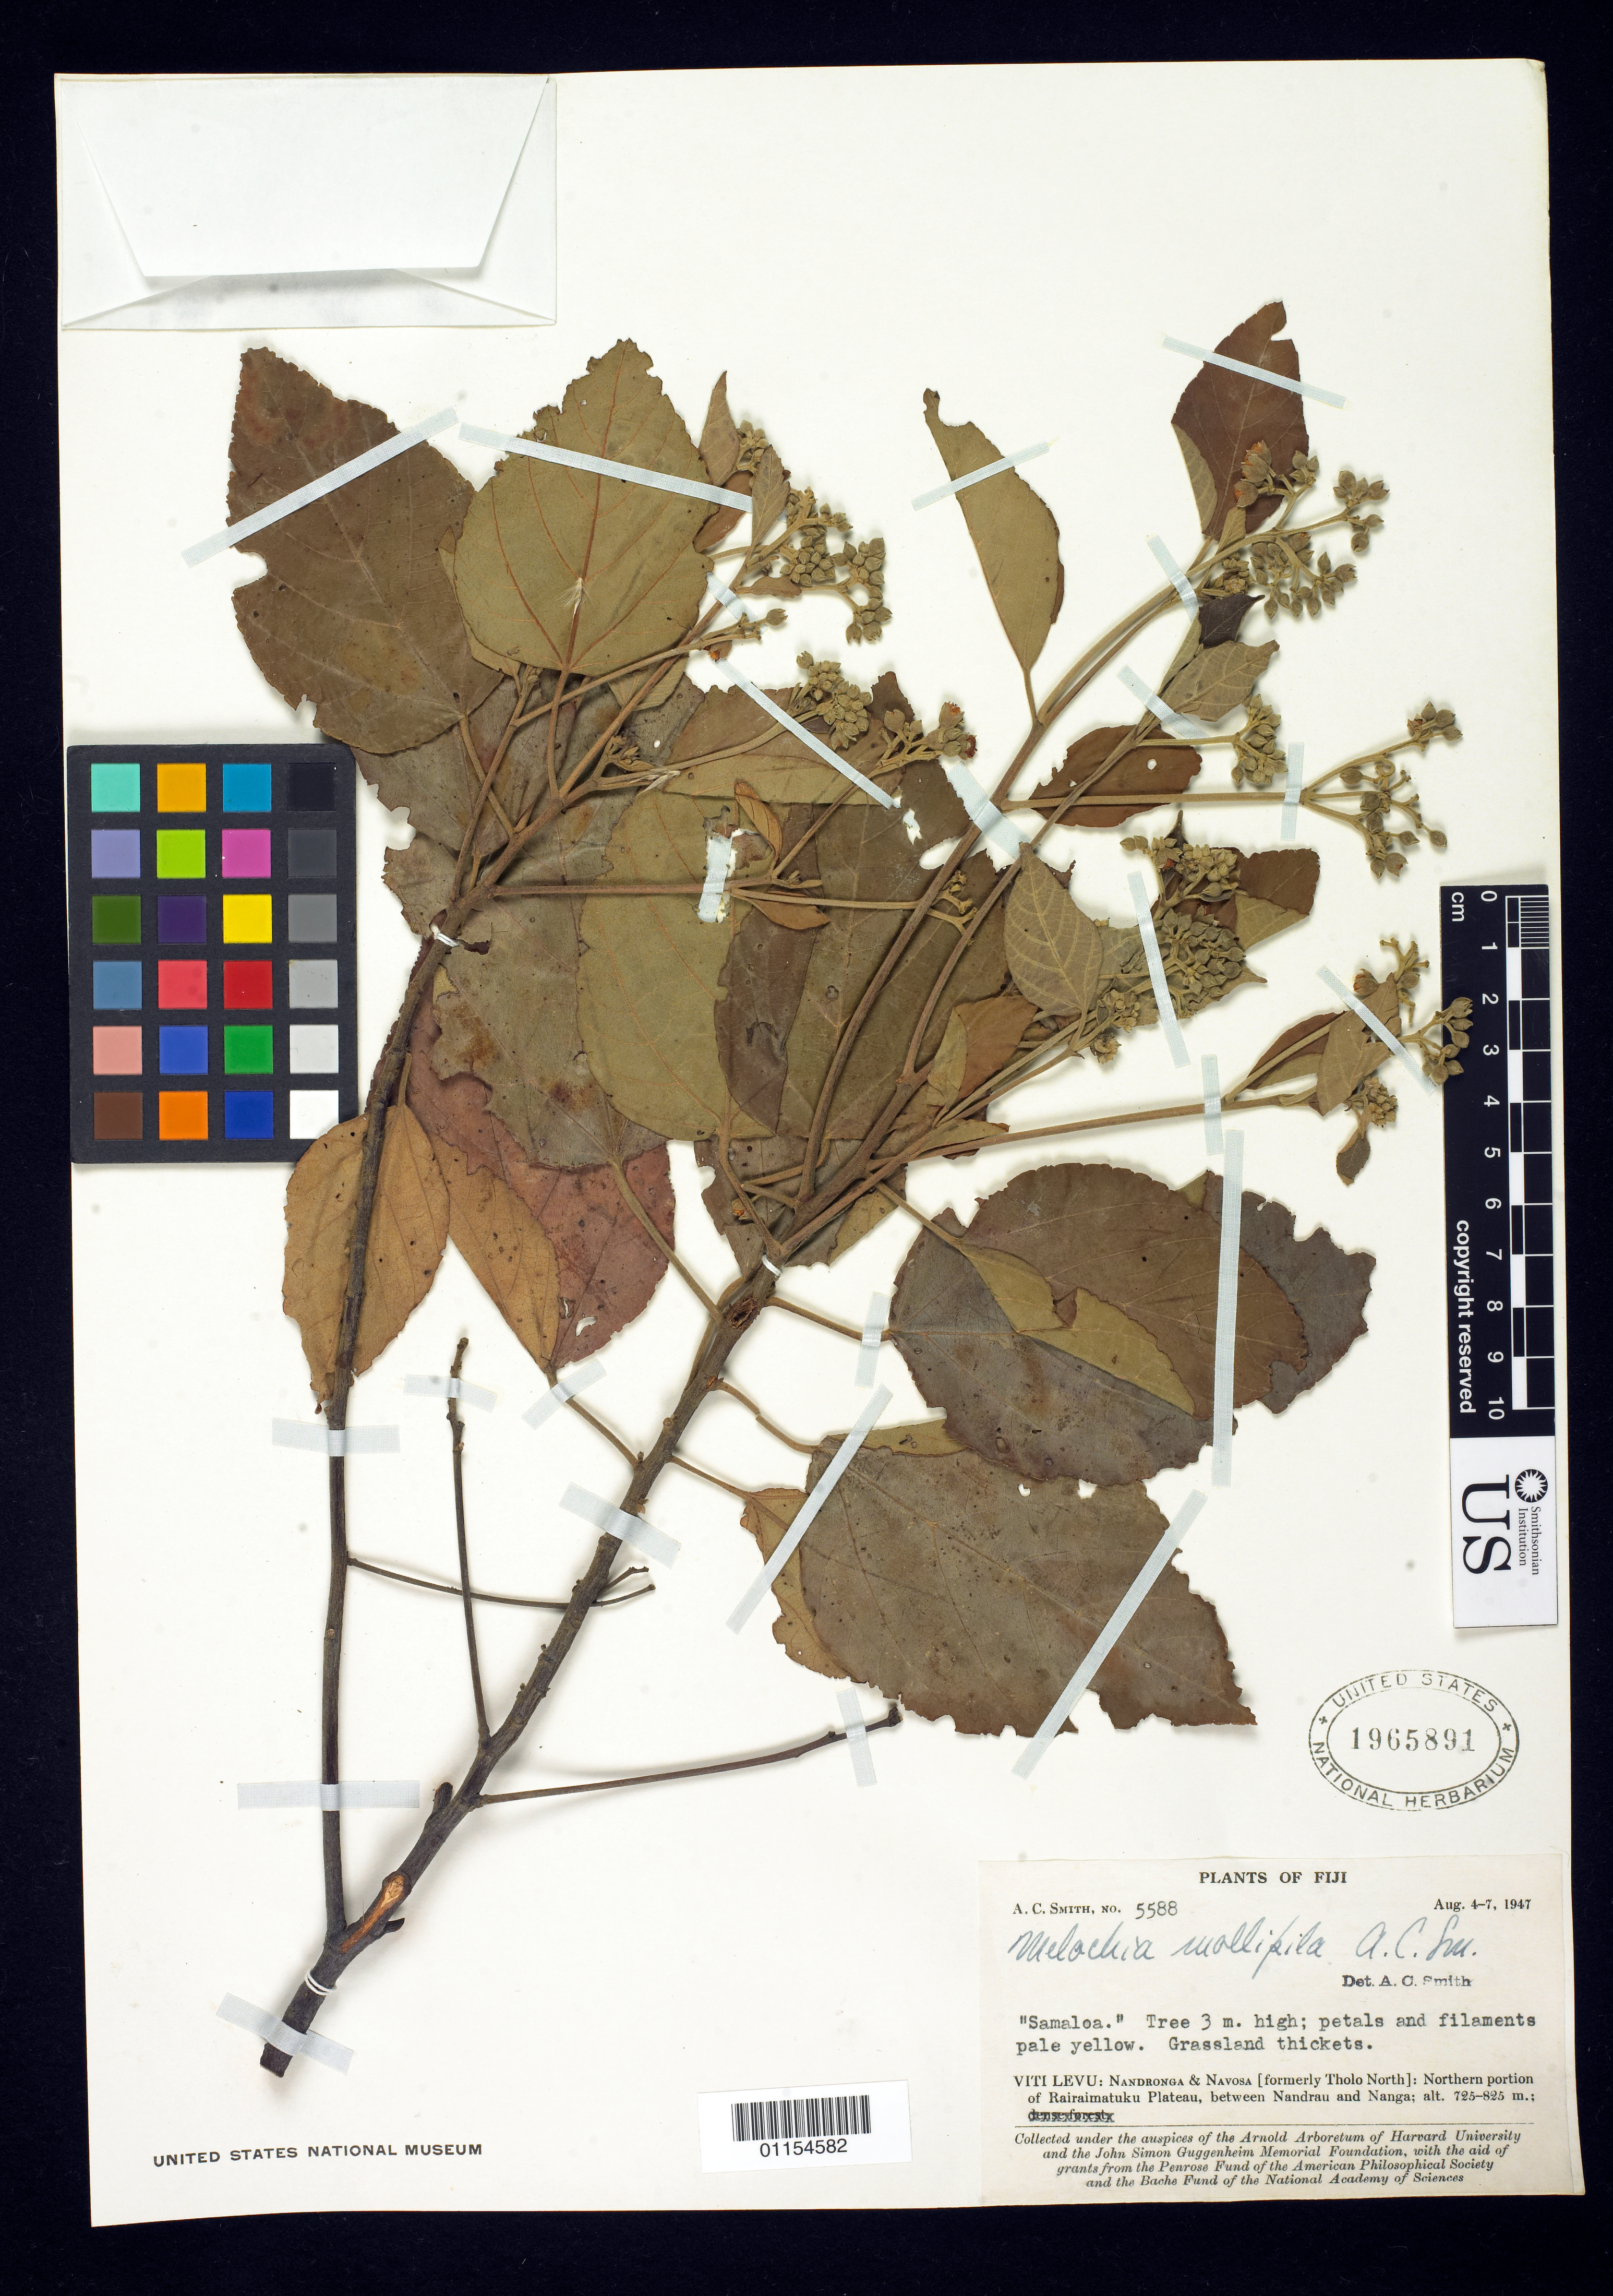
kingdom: Plantae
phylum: Tracheophyta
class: Magnoliopsida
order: Malvales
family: Malvaceae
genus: Melochia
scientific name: Melochia mollipila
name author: A.C. Sm.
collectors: A. C. Smith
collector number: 5588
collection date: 1947-08-04/1947-08-07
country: Fiji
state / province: Western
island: Viti Levu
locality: Nandronga and Navosa (formerly Tholo North): Northern portion of Rairaimatuku Plateau, between Nandrau and Nanga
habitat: Grassland thickets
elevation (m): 725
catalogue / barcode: US 1965891